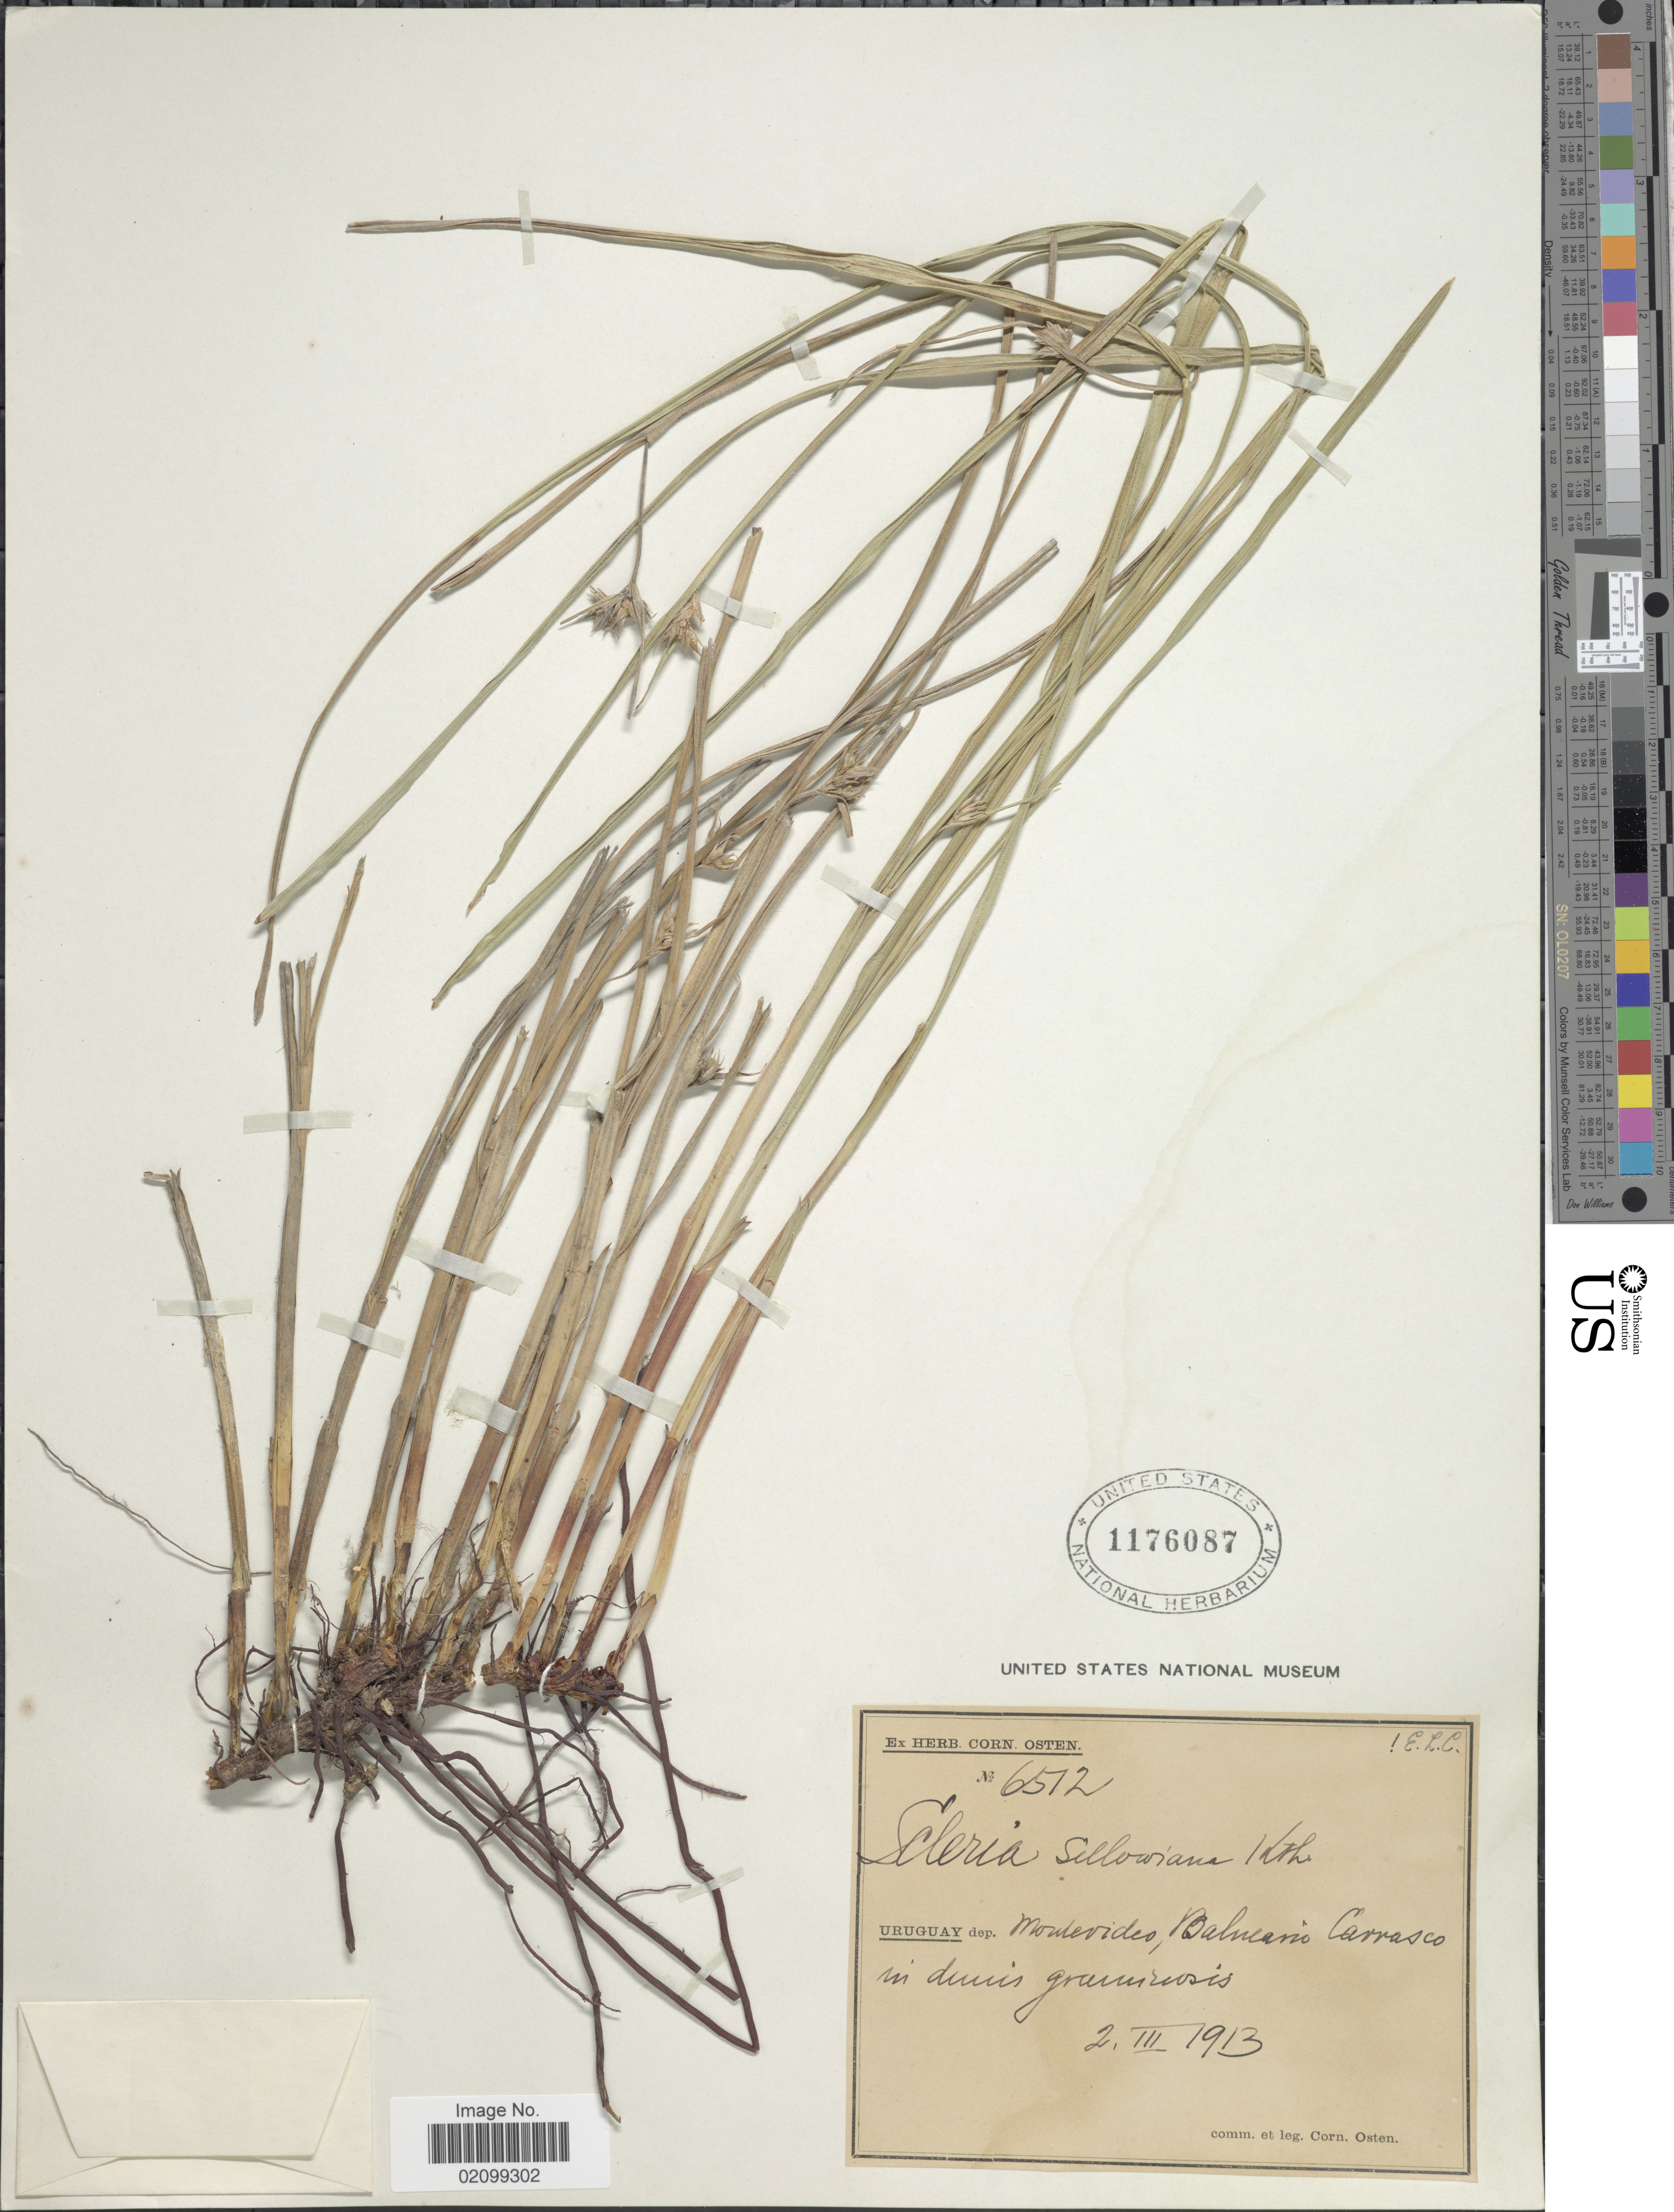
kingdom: Plantae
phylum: Tracheophyta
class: Liliopsida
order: Poales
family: Cyperaceae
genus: Scleria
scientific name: Scleria sellowiana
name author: Kunth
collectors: C. Osten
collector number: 6512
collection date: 1913-03-02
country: Uruguay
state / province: Montevideo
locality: Uruguay dep. Montevideo, Balneario Carrasco in dunis graminosis.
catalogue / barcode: US 1176087